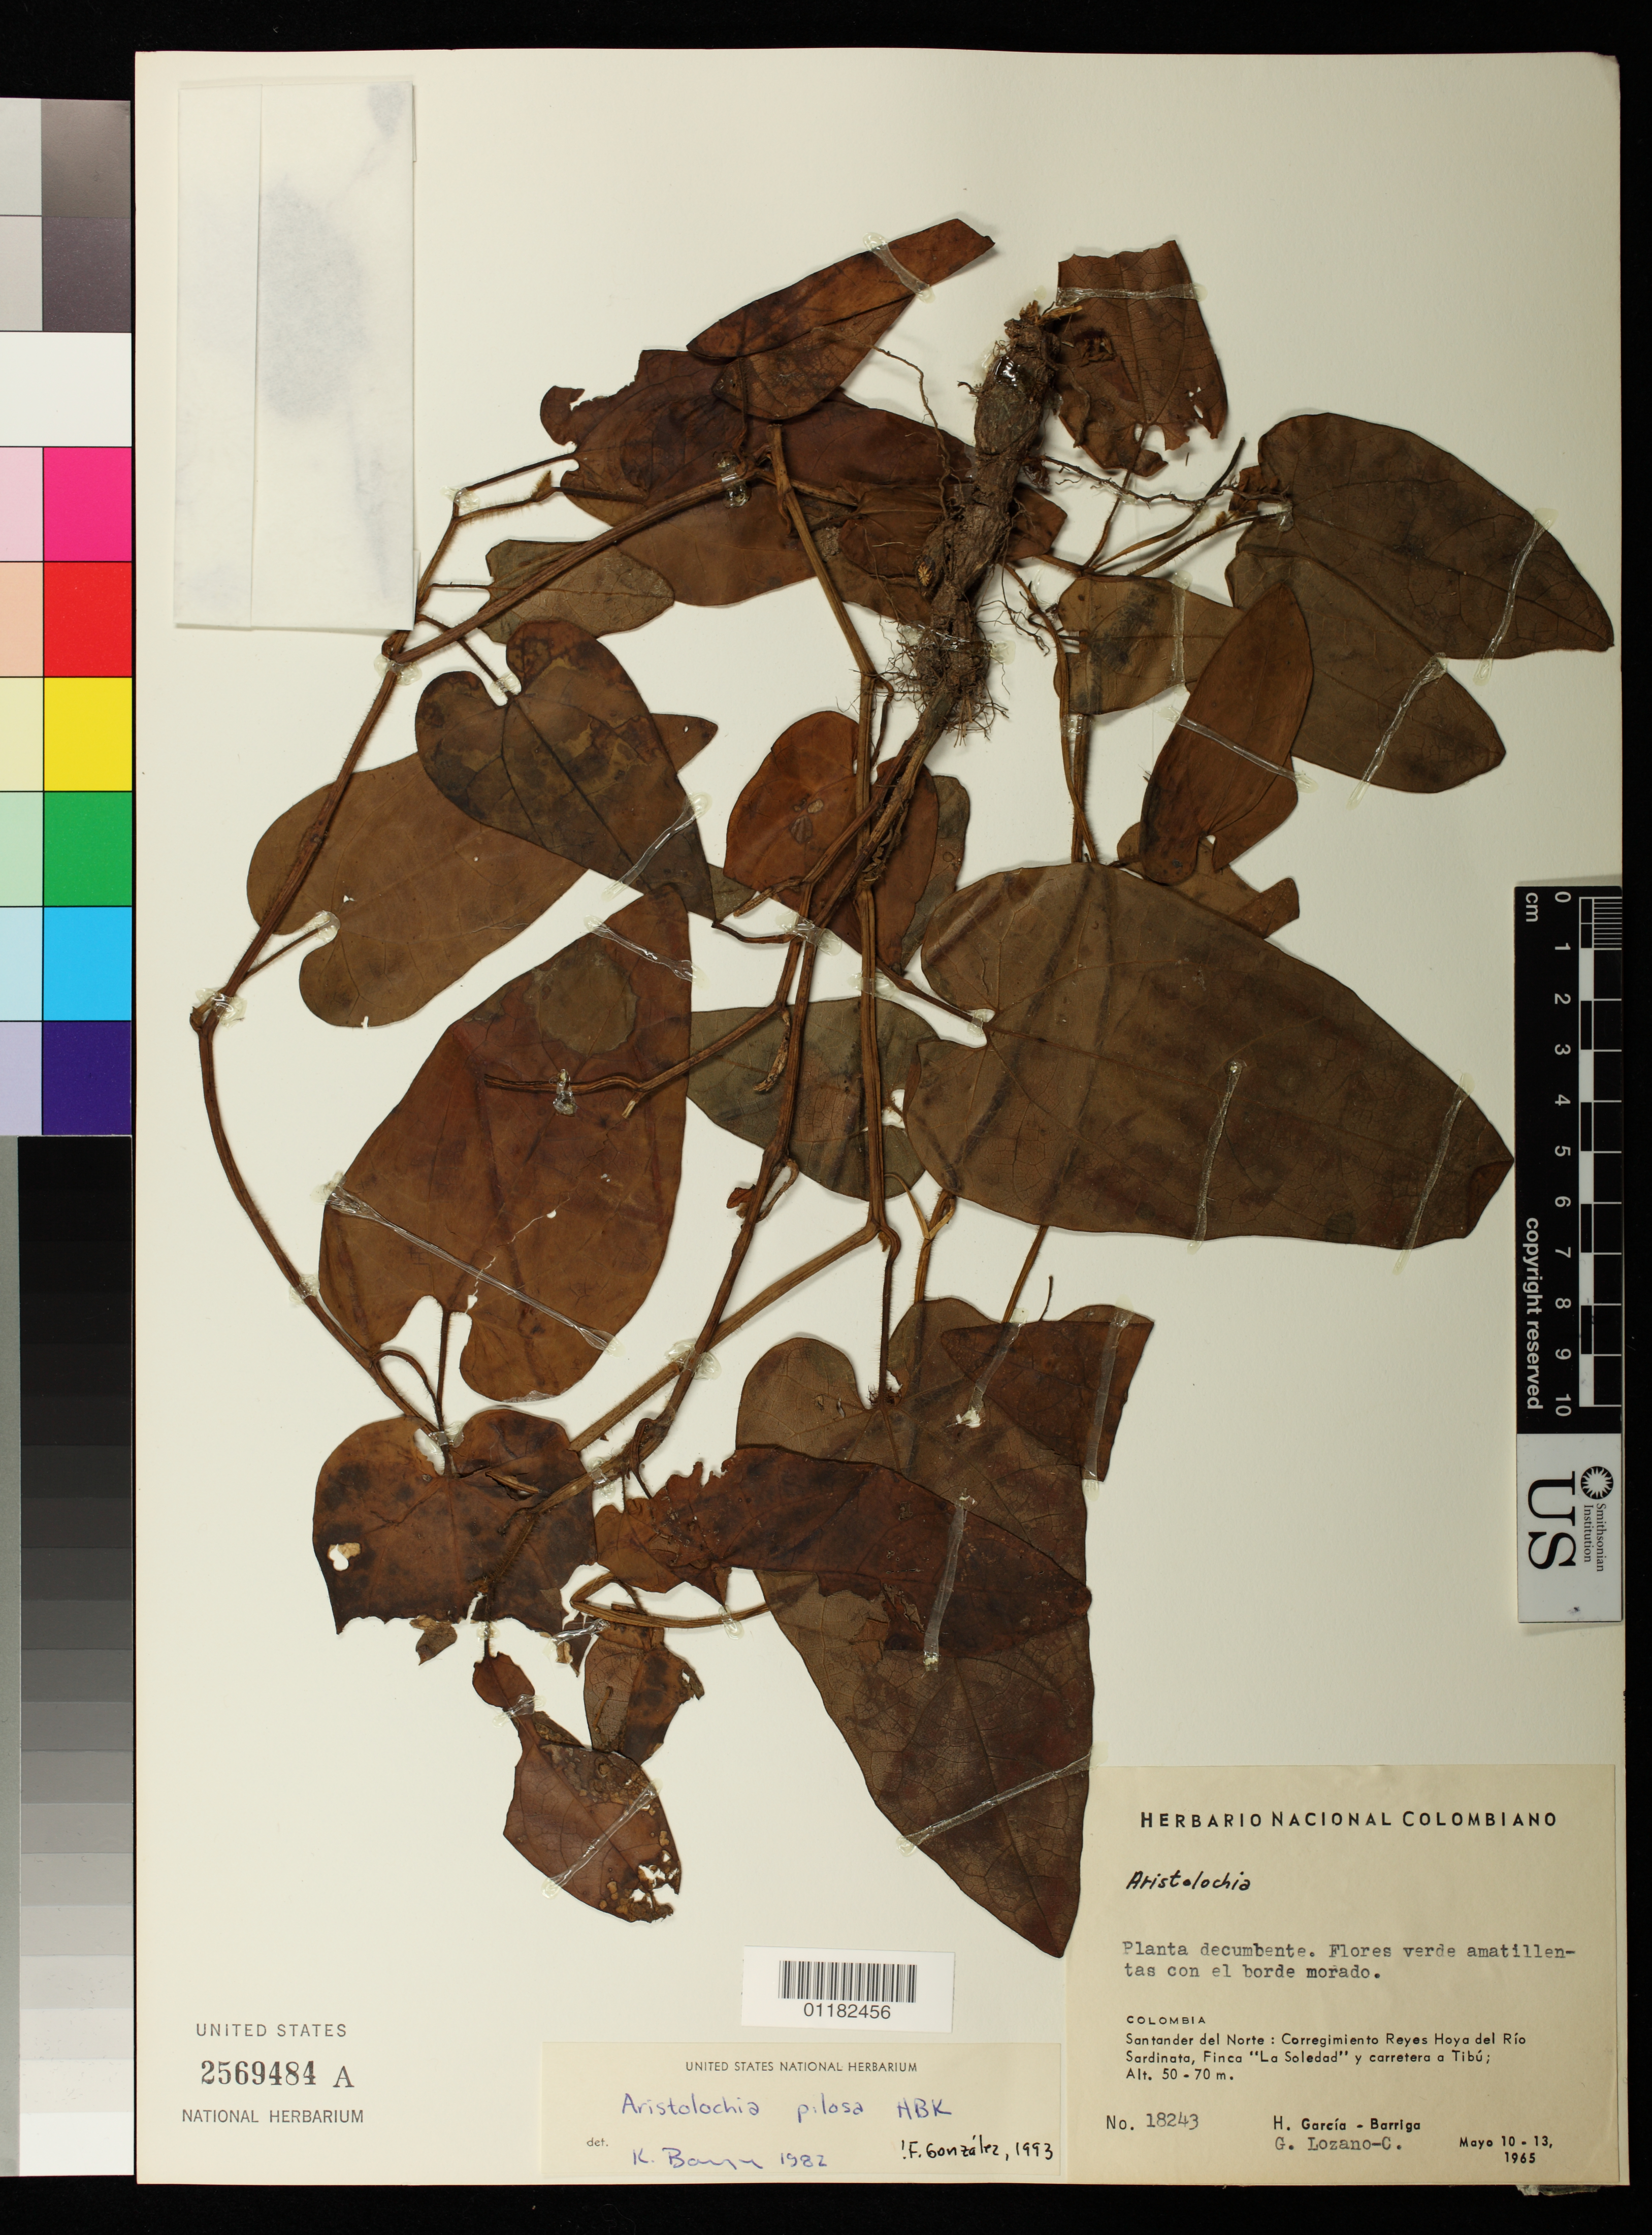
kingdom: Plantae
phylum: Tracheophyta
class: Magnoliopsida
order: Piperales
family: Aristolochiaceae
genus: Aristolochia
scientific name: Aristolochia pilosa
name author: Kunth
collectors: H. García Barriga & G. Lozano-Contreras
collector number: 18243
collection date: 1965-05-10/1965-05-13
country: Colombia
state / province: Norte de Santander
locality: Corregimiento Reyes Hoya del Rio Sardinata Finca "La Soledad" y carretera a Tibu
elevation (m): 50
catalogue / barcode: US 2569484A